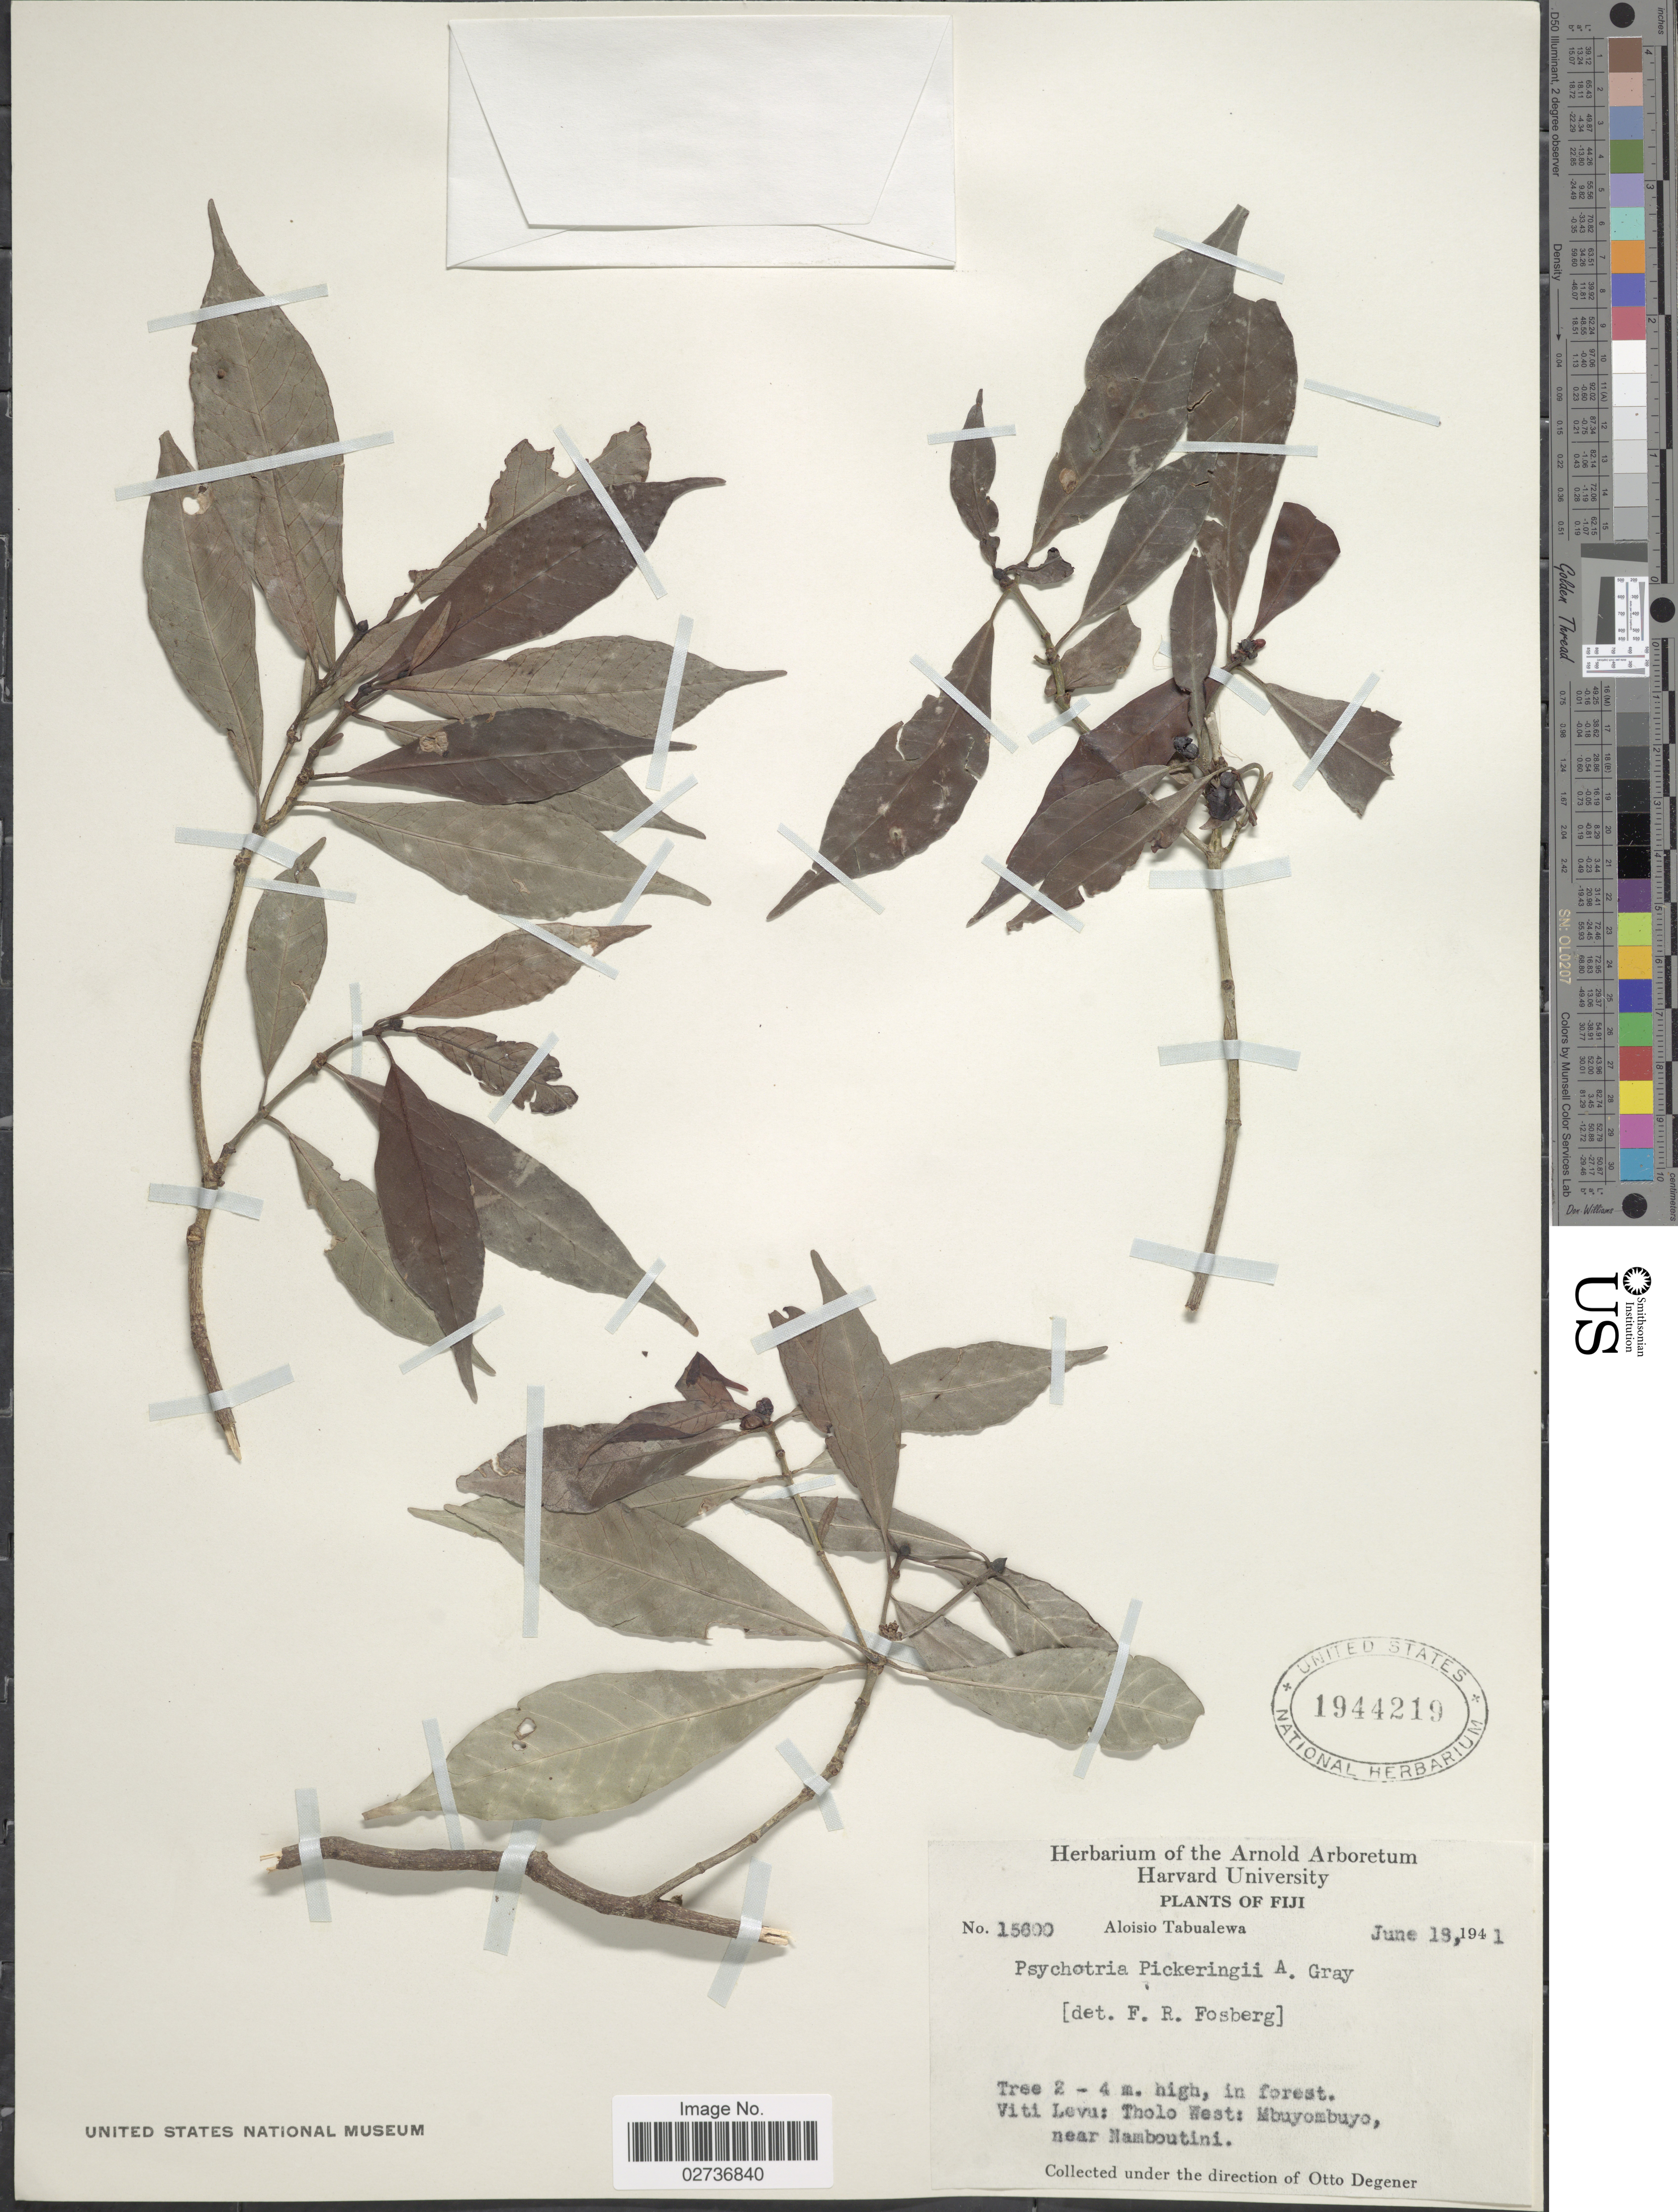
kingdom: Plantae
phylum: Tracheophyta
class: Magnoliopsida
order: Gentianales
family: Rubiaceae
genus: Psychotria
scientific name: Psychotria pickeringii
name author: A. Gray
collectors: A. Tabualewa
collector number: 15600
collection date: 1941-06-18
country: Fiji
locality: Viti Levu: Tholo West: Mbuyombuyo, near Namboutini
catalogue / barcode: US 1944219